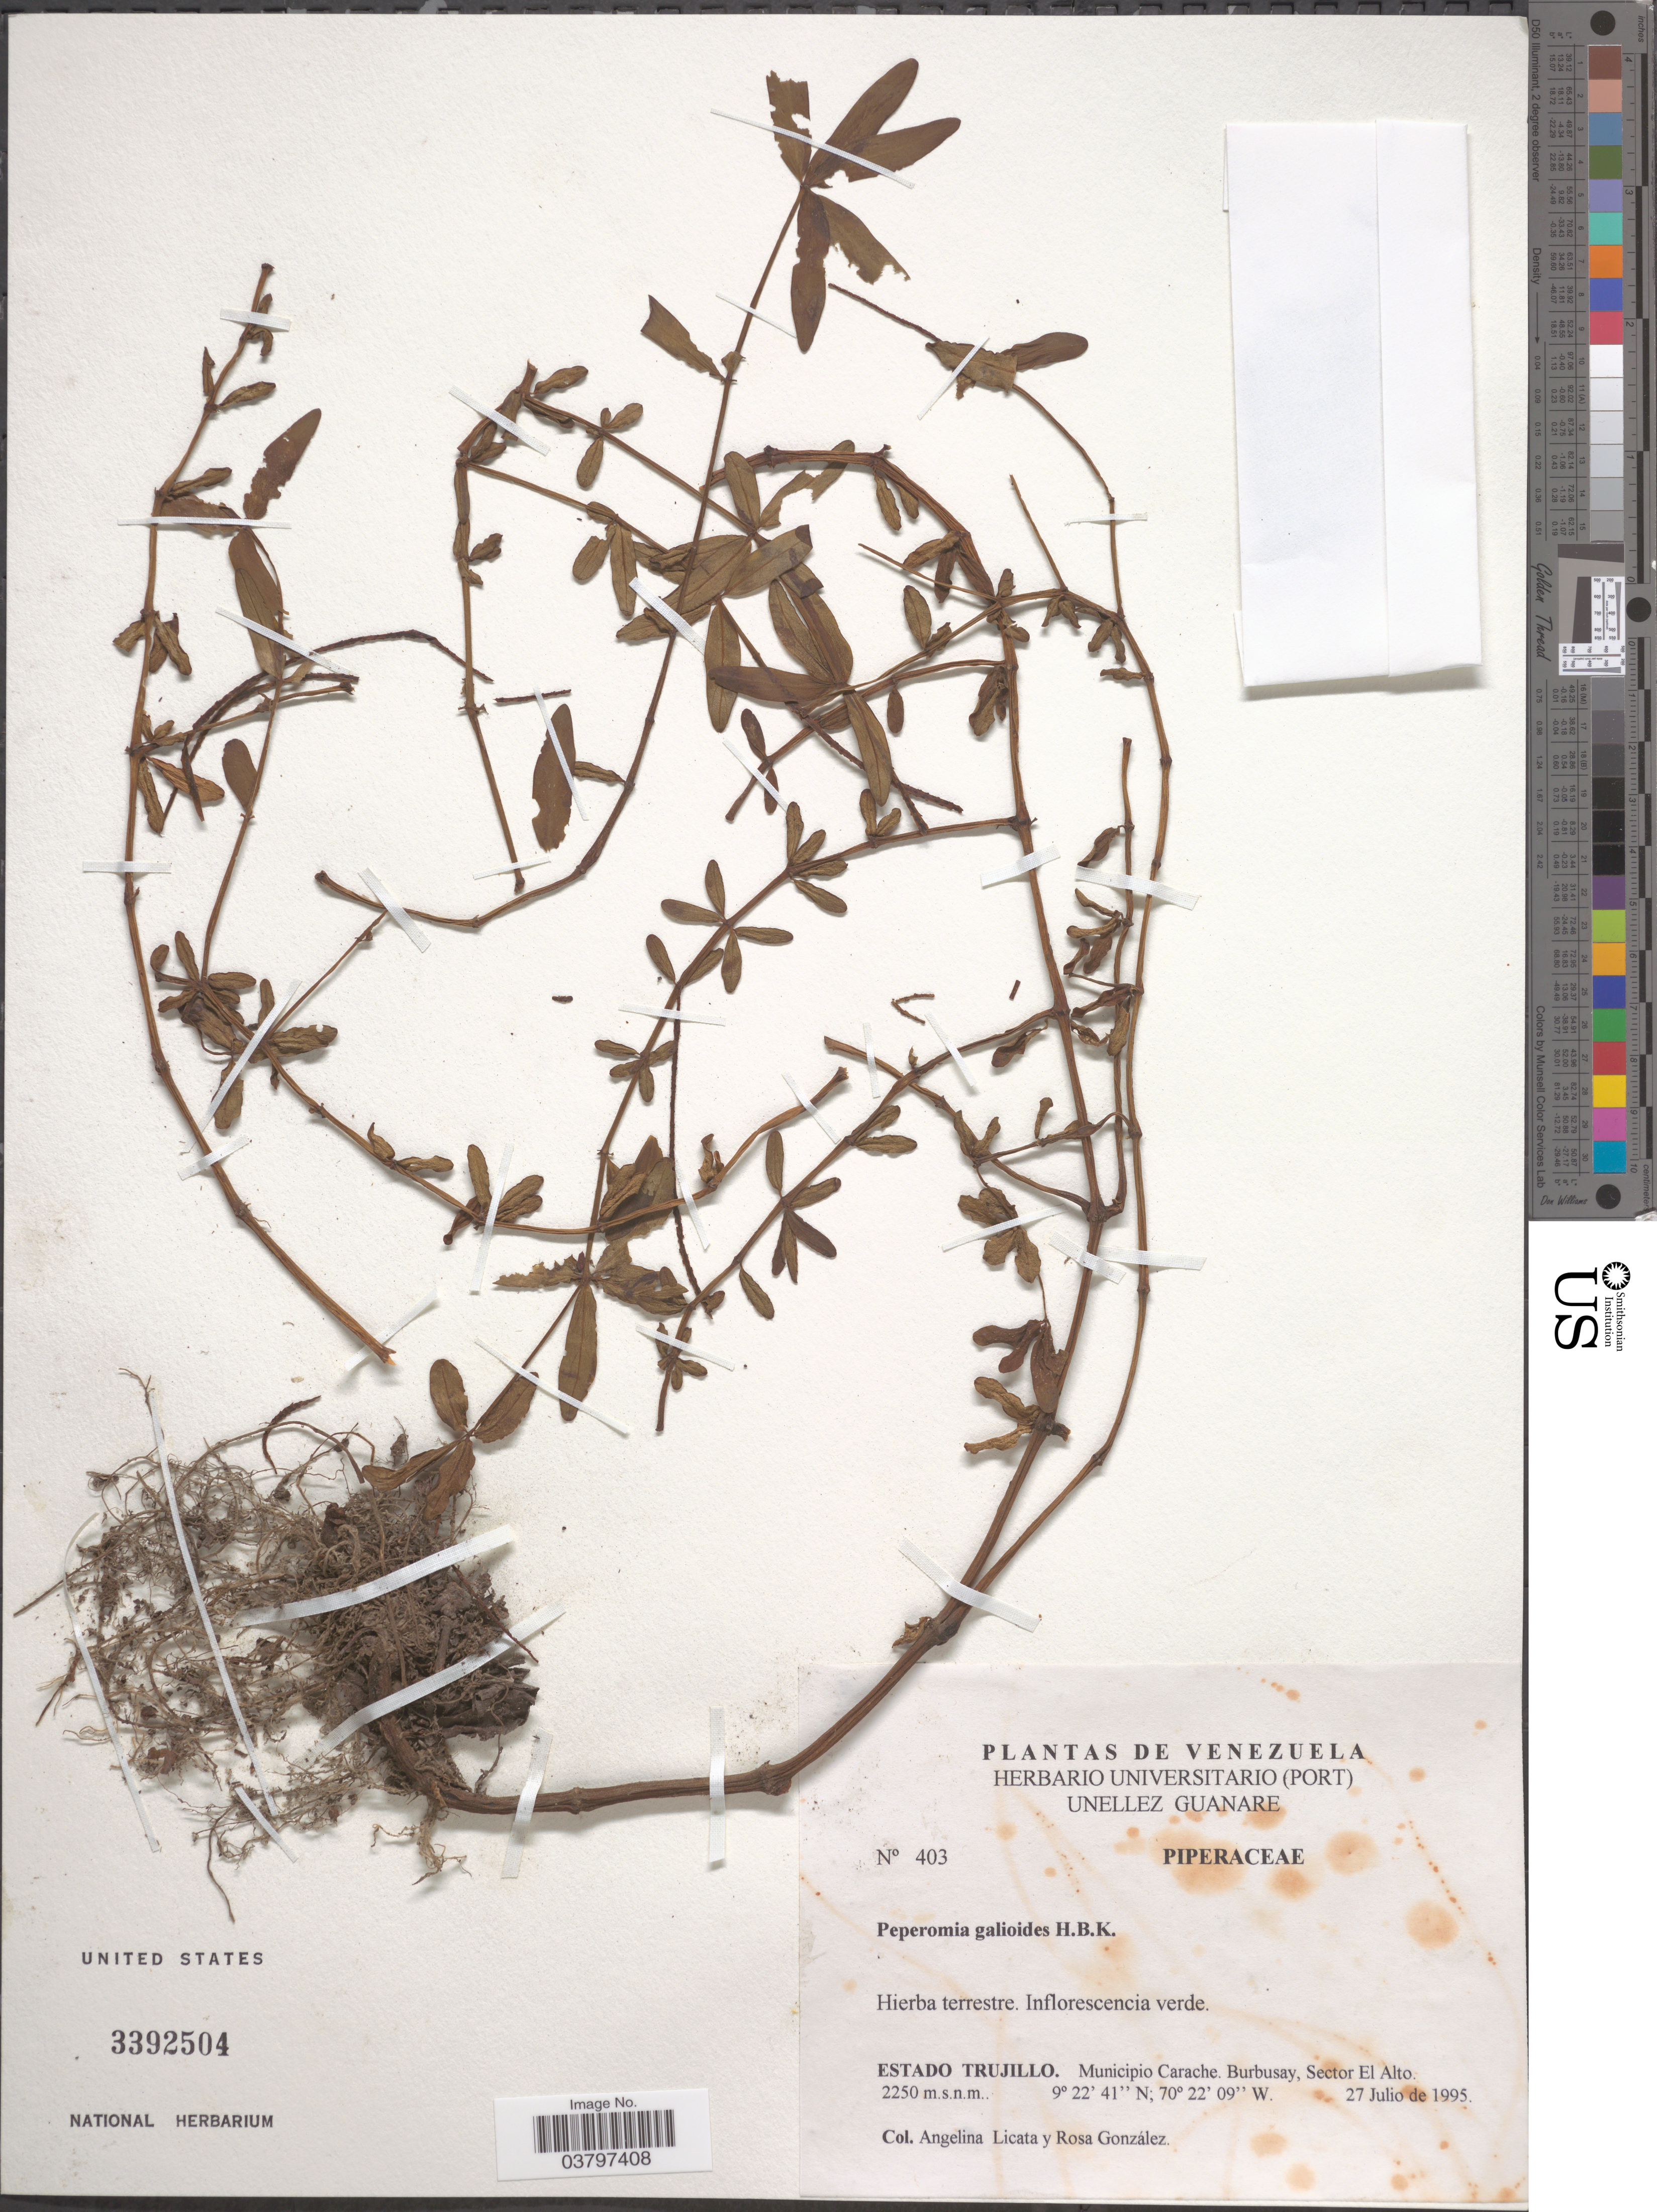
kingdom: Plantae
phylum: Tracheophyta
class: Magnoliopsida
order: Piperales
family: Piperaceae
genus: Peperomia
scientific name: Peperomia galioides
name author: Kunth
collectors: A. Licata & R. González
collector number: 403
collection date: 1995-07-27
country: Venezuela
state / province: Trujillo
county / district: Carache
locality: Burbusay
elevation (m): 2250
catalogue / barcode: US 3392504